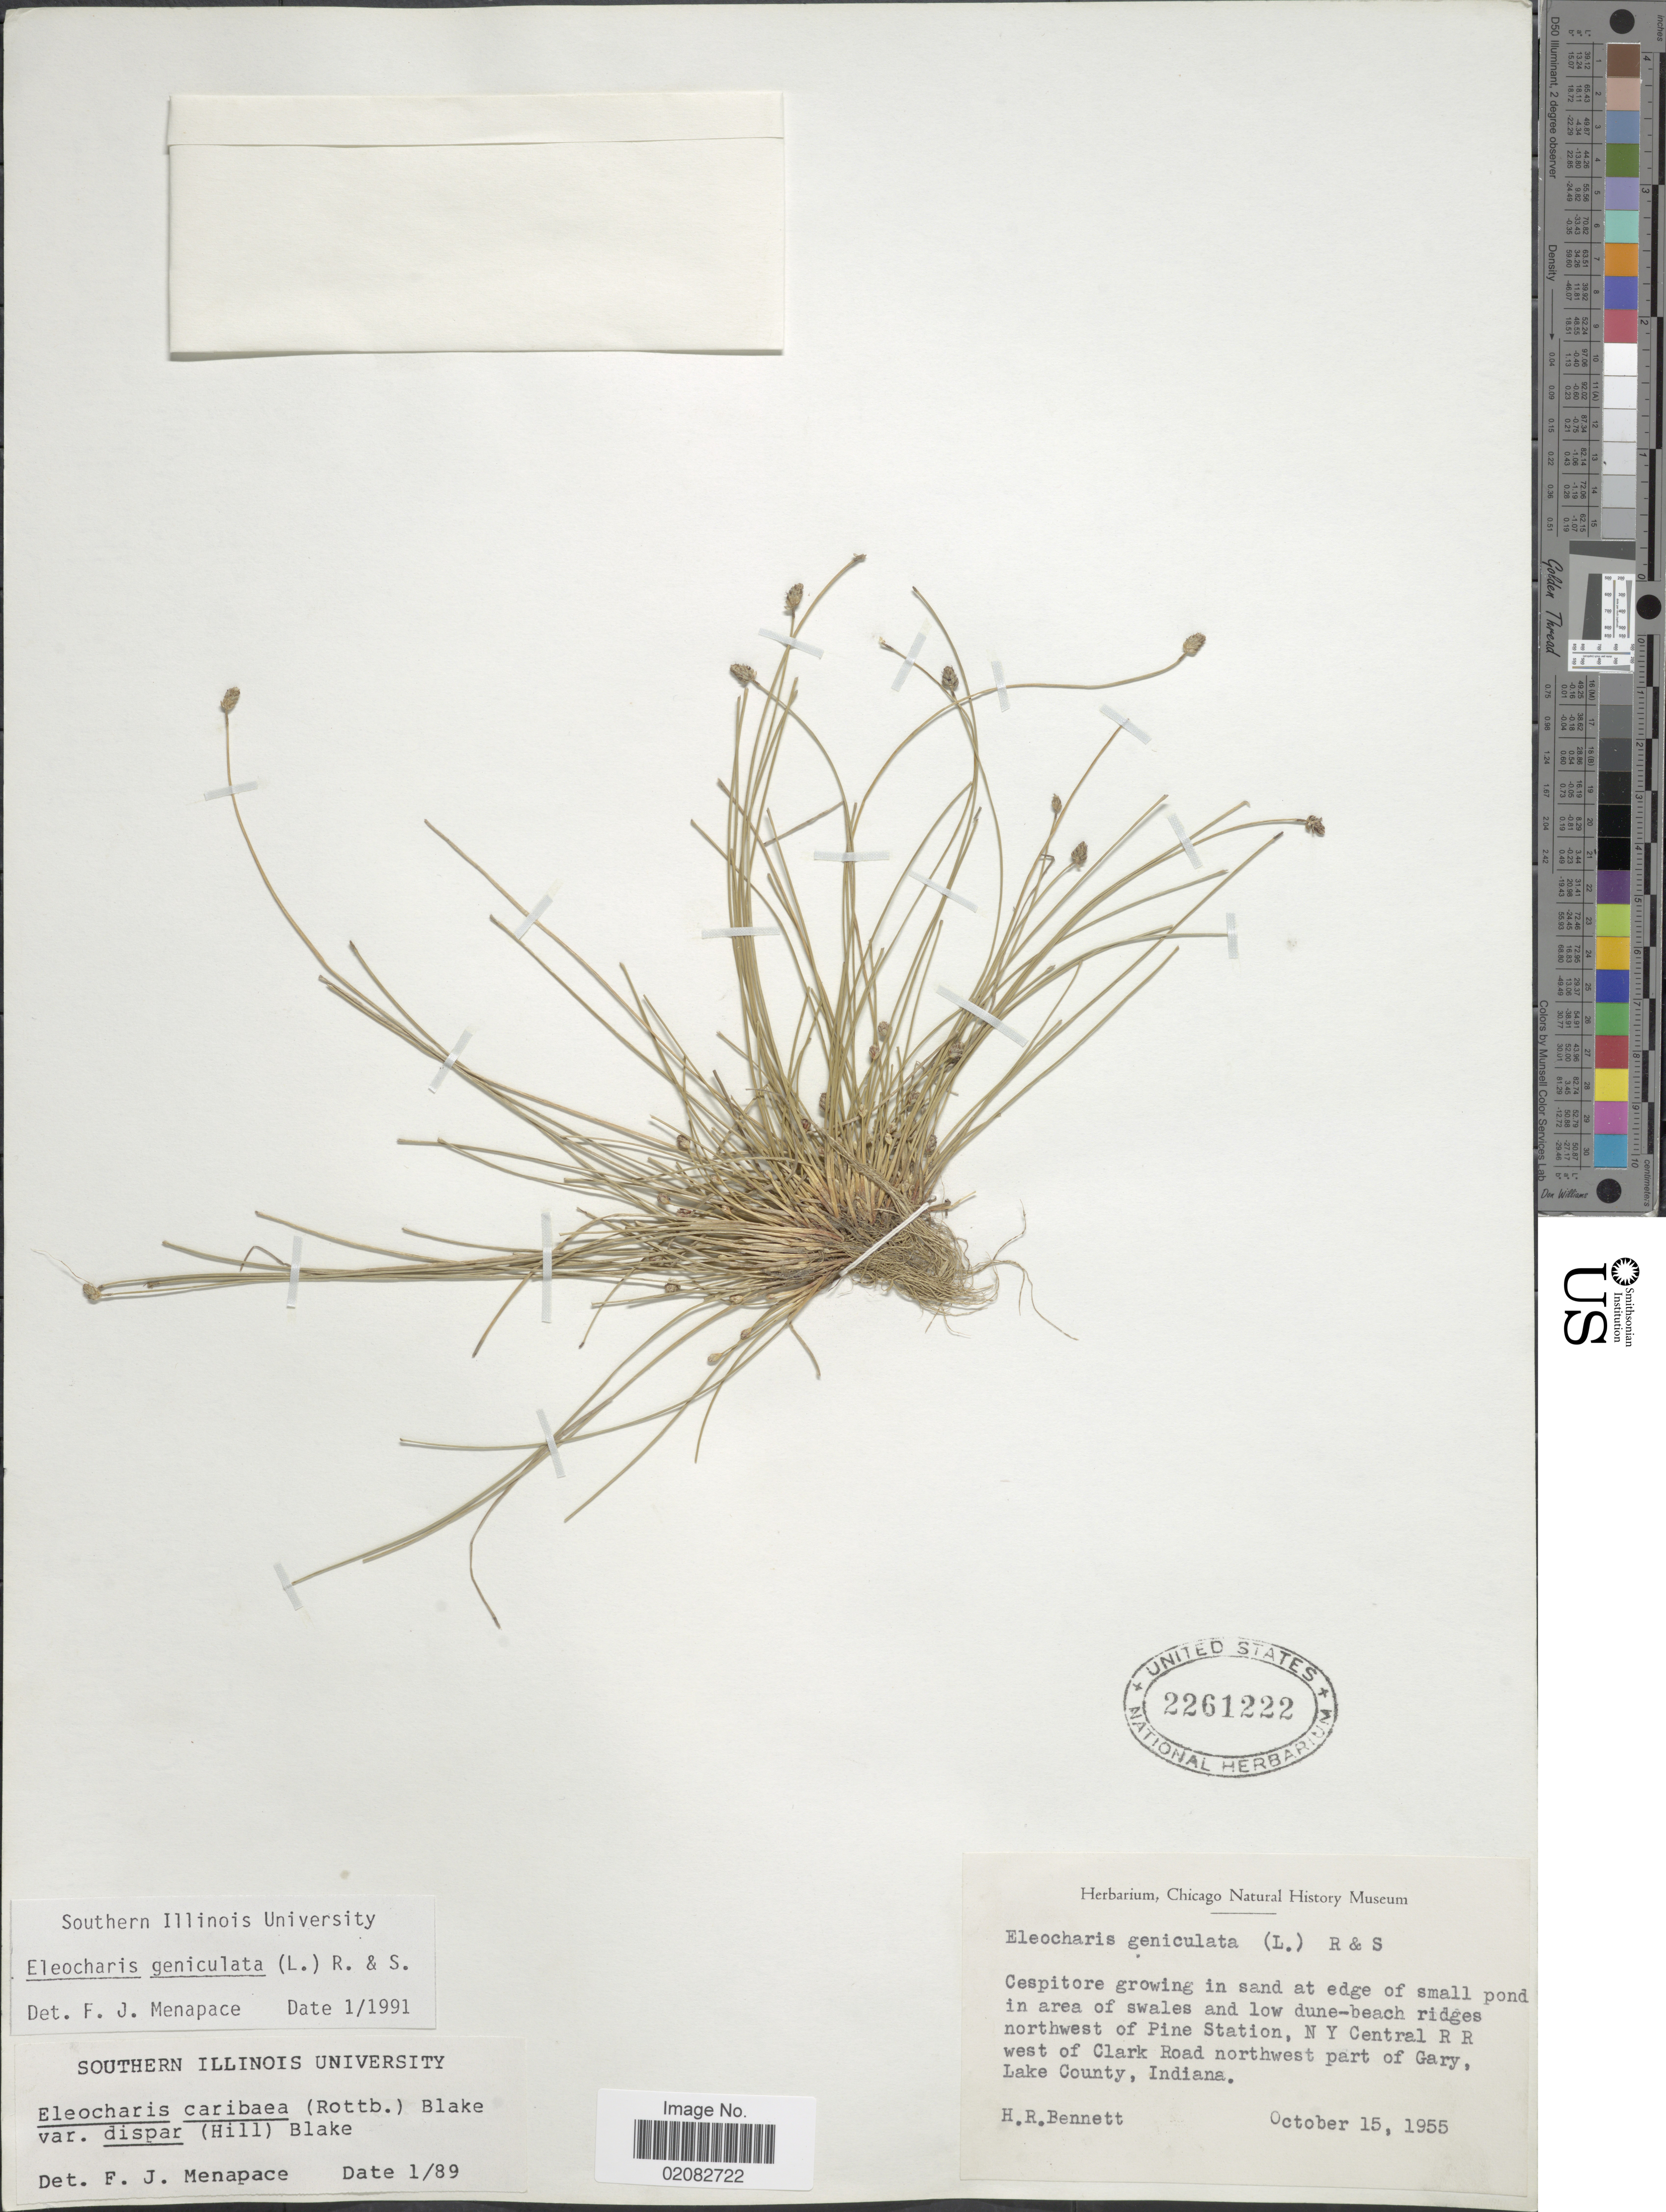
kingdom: Plantae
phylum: Tracheophyta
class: Liliopsida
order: Poales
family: Cyperaceae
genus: Eleocharis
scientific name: Eleocharis geniculata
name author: (L.) Roem. & Schult.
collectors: H. R. Bennett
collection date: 1955-10-15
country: United States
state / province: Indiana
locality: Northwest of Pine Station, N Y Central R R west of Clark Road northwest part of Gary, Lake County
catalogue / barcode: US 2261222